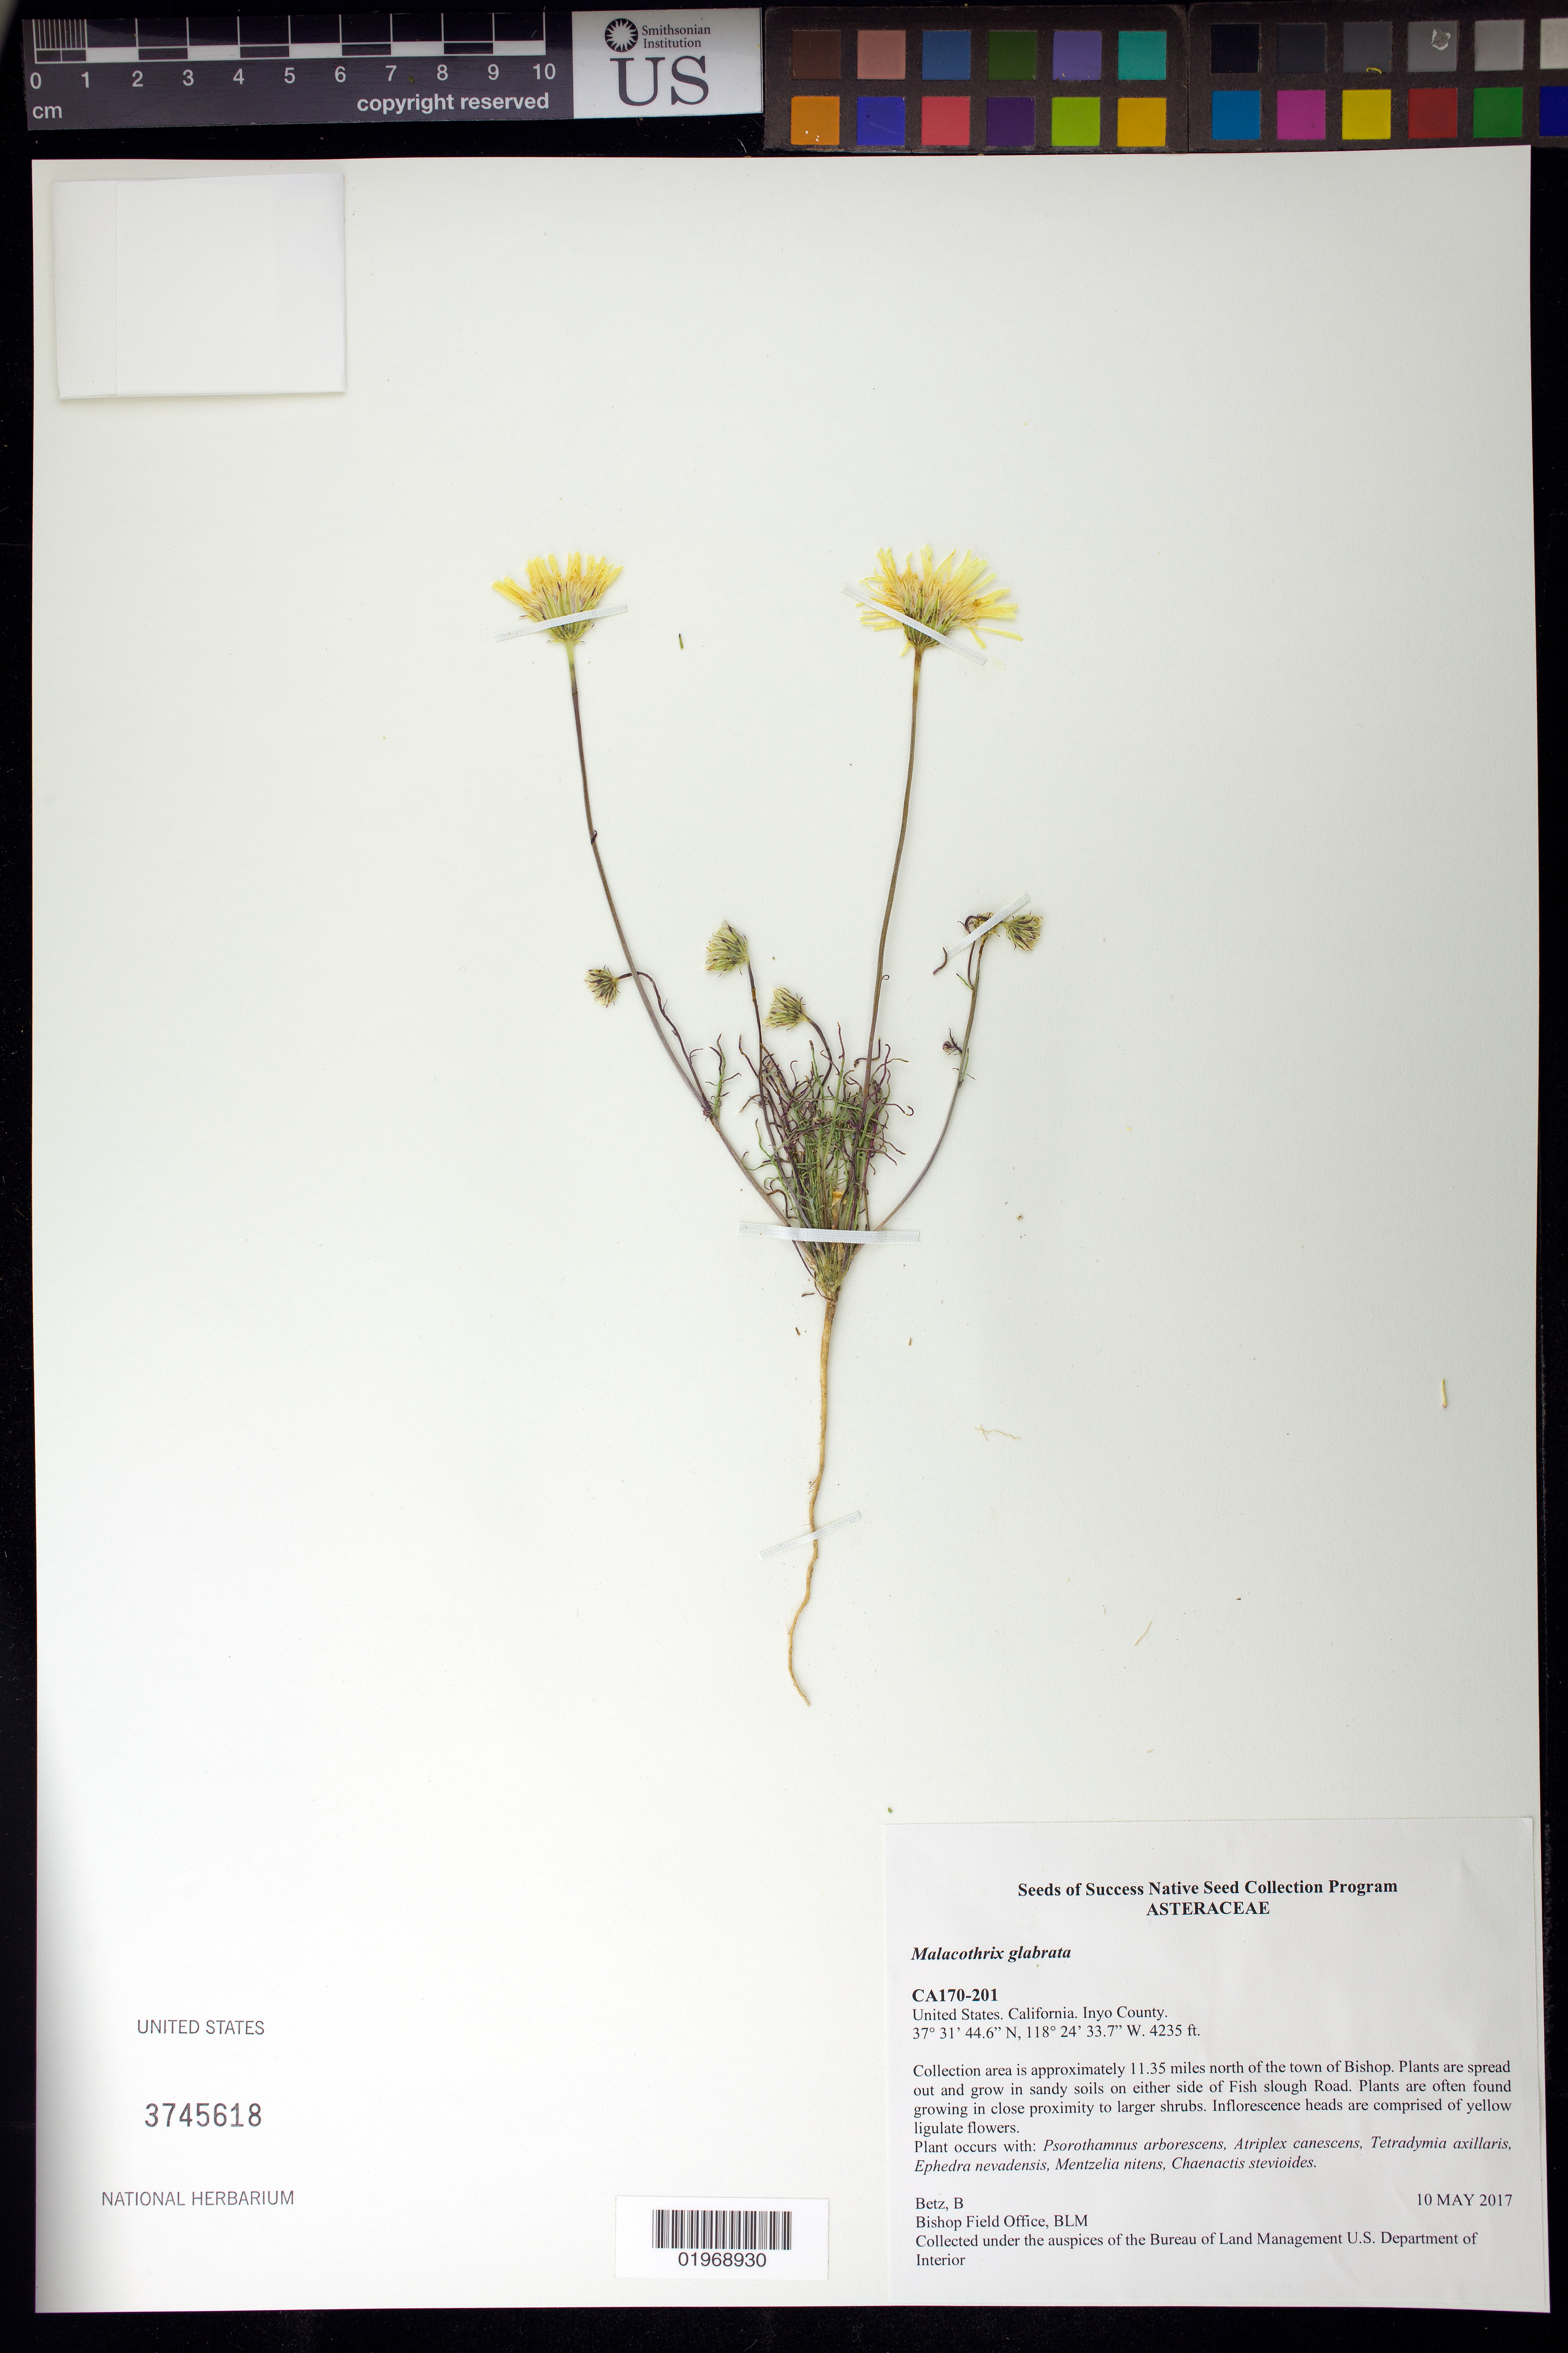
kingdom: Plantae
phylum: Tracheophyta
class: Magnoliopsida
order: Asterales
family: Asteraceae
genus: Malacothrix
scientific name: Malacothrix glabrata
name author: (A. Gray ex D.C. Eaton) A. Gray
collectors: B. Betz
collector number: CA170-201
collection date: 2017-05-10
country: United States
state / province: California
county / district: Mono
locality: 11.5 mi. N of Bishop. Fish Slough Rd.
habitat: Close procimity to large shrubs, sandy soils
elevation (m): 1291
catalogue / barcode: US 3745618